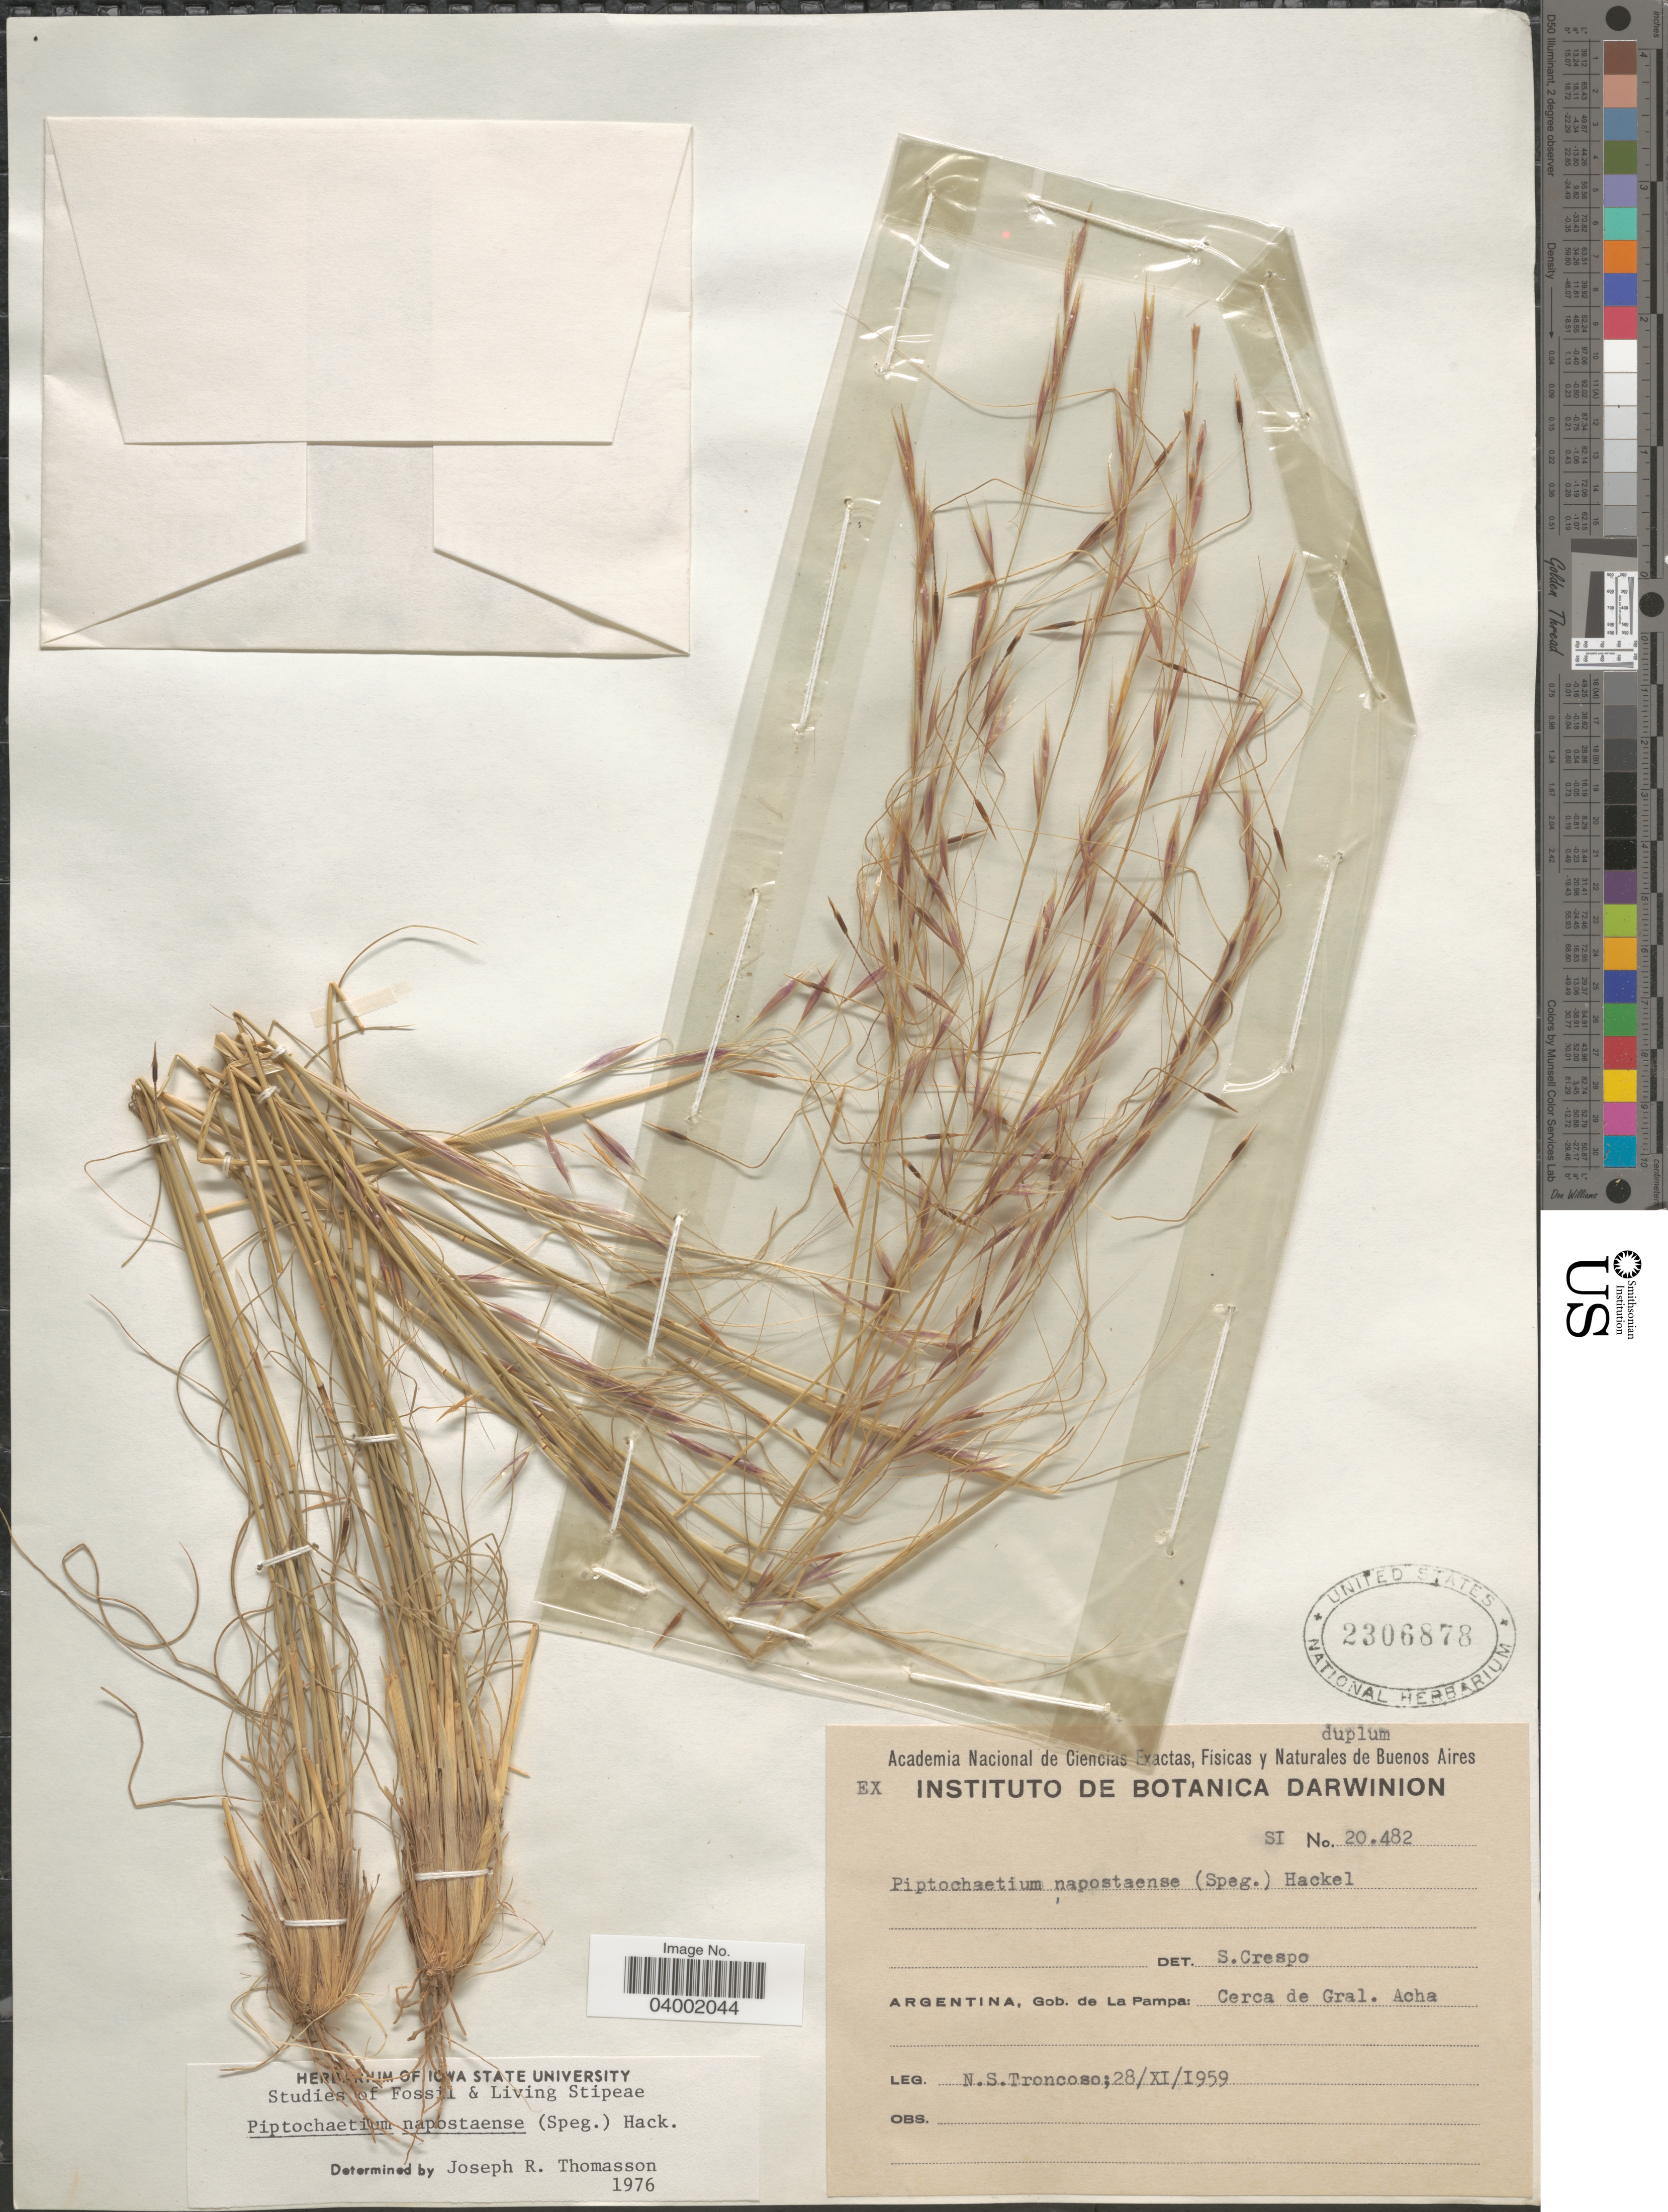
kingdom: Plantae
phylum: Tracheophyta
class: Liliopsida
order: Poales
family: Poaceae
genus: Piptochaetium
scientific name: Piptochaetium napostaense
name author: (Speg.) Hack.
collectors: N. Troncoso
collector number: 20482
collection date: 1959-11-28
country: Argentina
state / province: La Pampa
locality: Gob. de La Pampa: Cerca de Gral. Acha.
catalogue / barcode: US 2306878